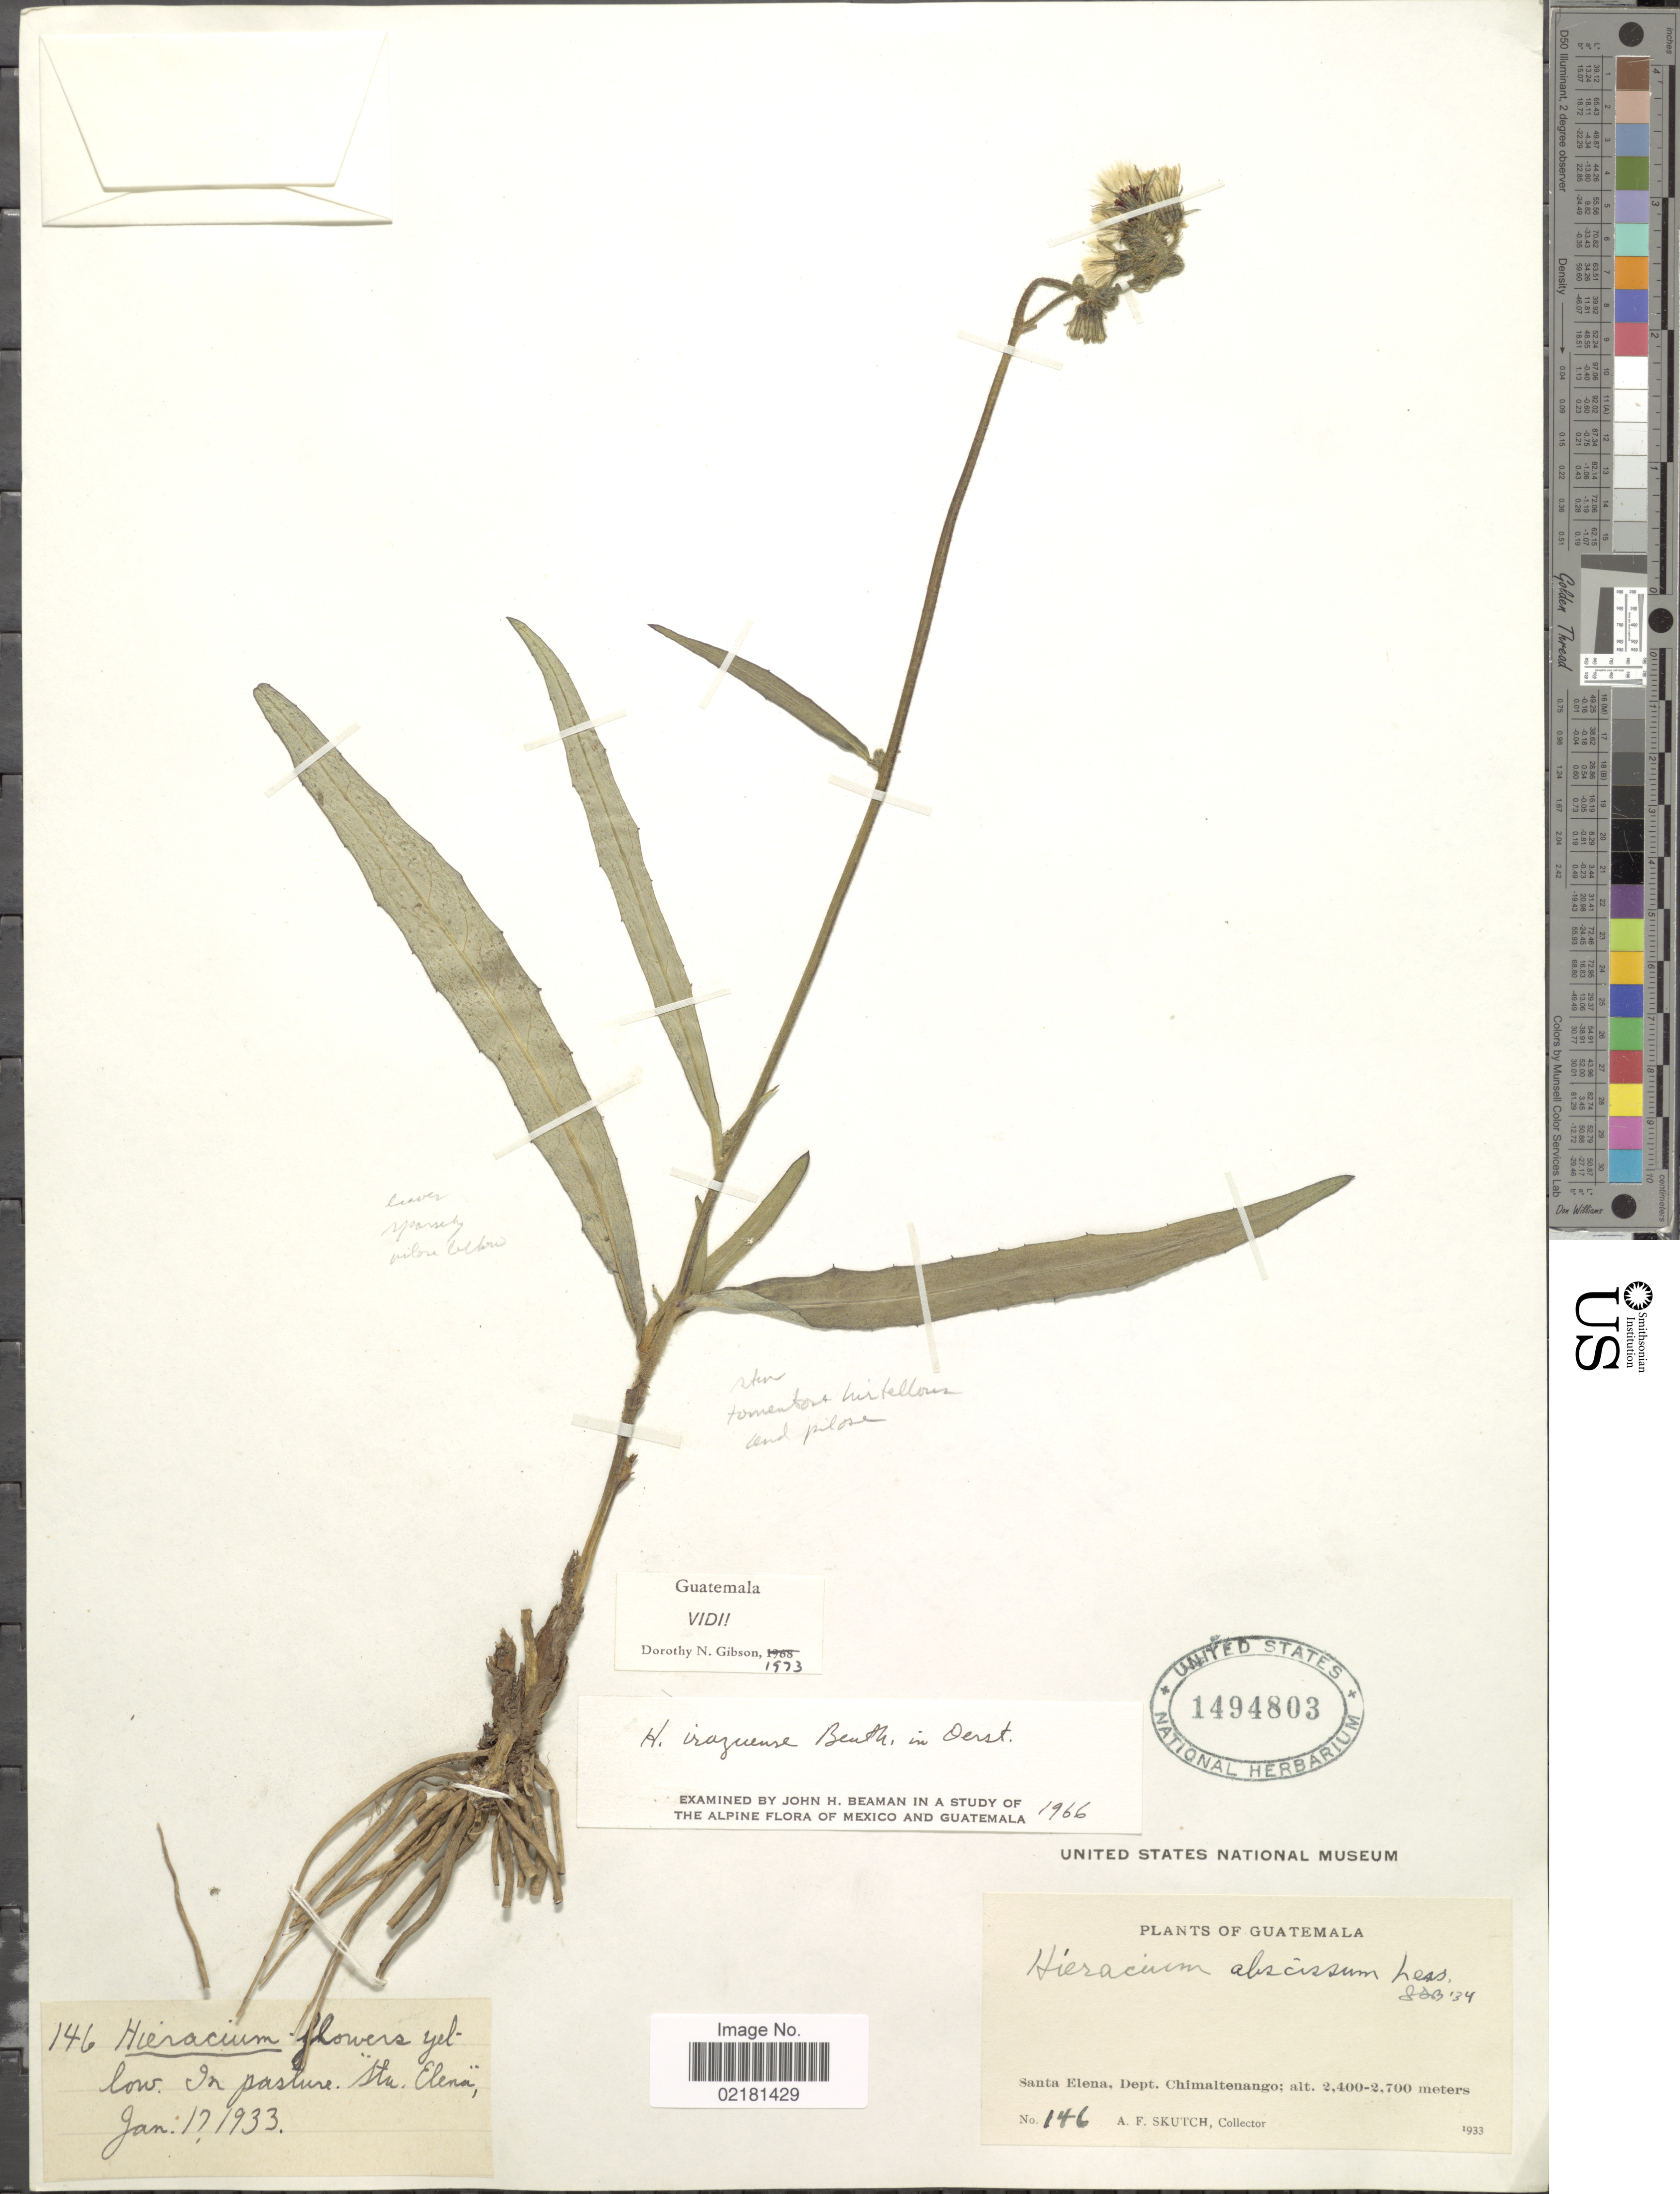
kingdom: Plantae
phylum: Tracheophyta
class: Magnoliopsida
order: Asterales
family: Asteraceae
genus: Hieracium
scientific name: Hieracium irasuense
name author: Benth.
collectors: A. F. Skutch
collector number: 146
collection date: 1933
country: Guatemala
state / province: Chimaltenango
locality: Santa Elena.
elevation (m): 2400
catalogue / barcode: US 1494803